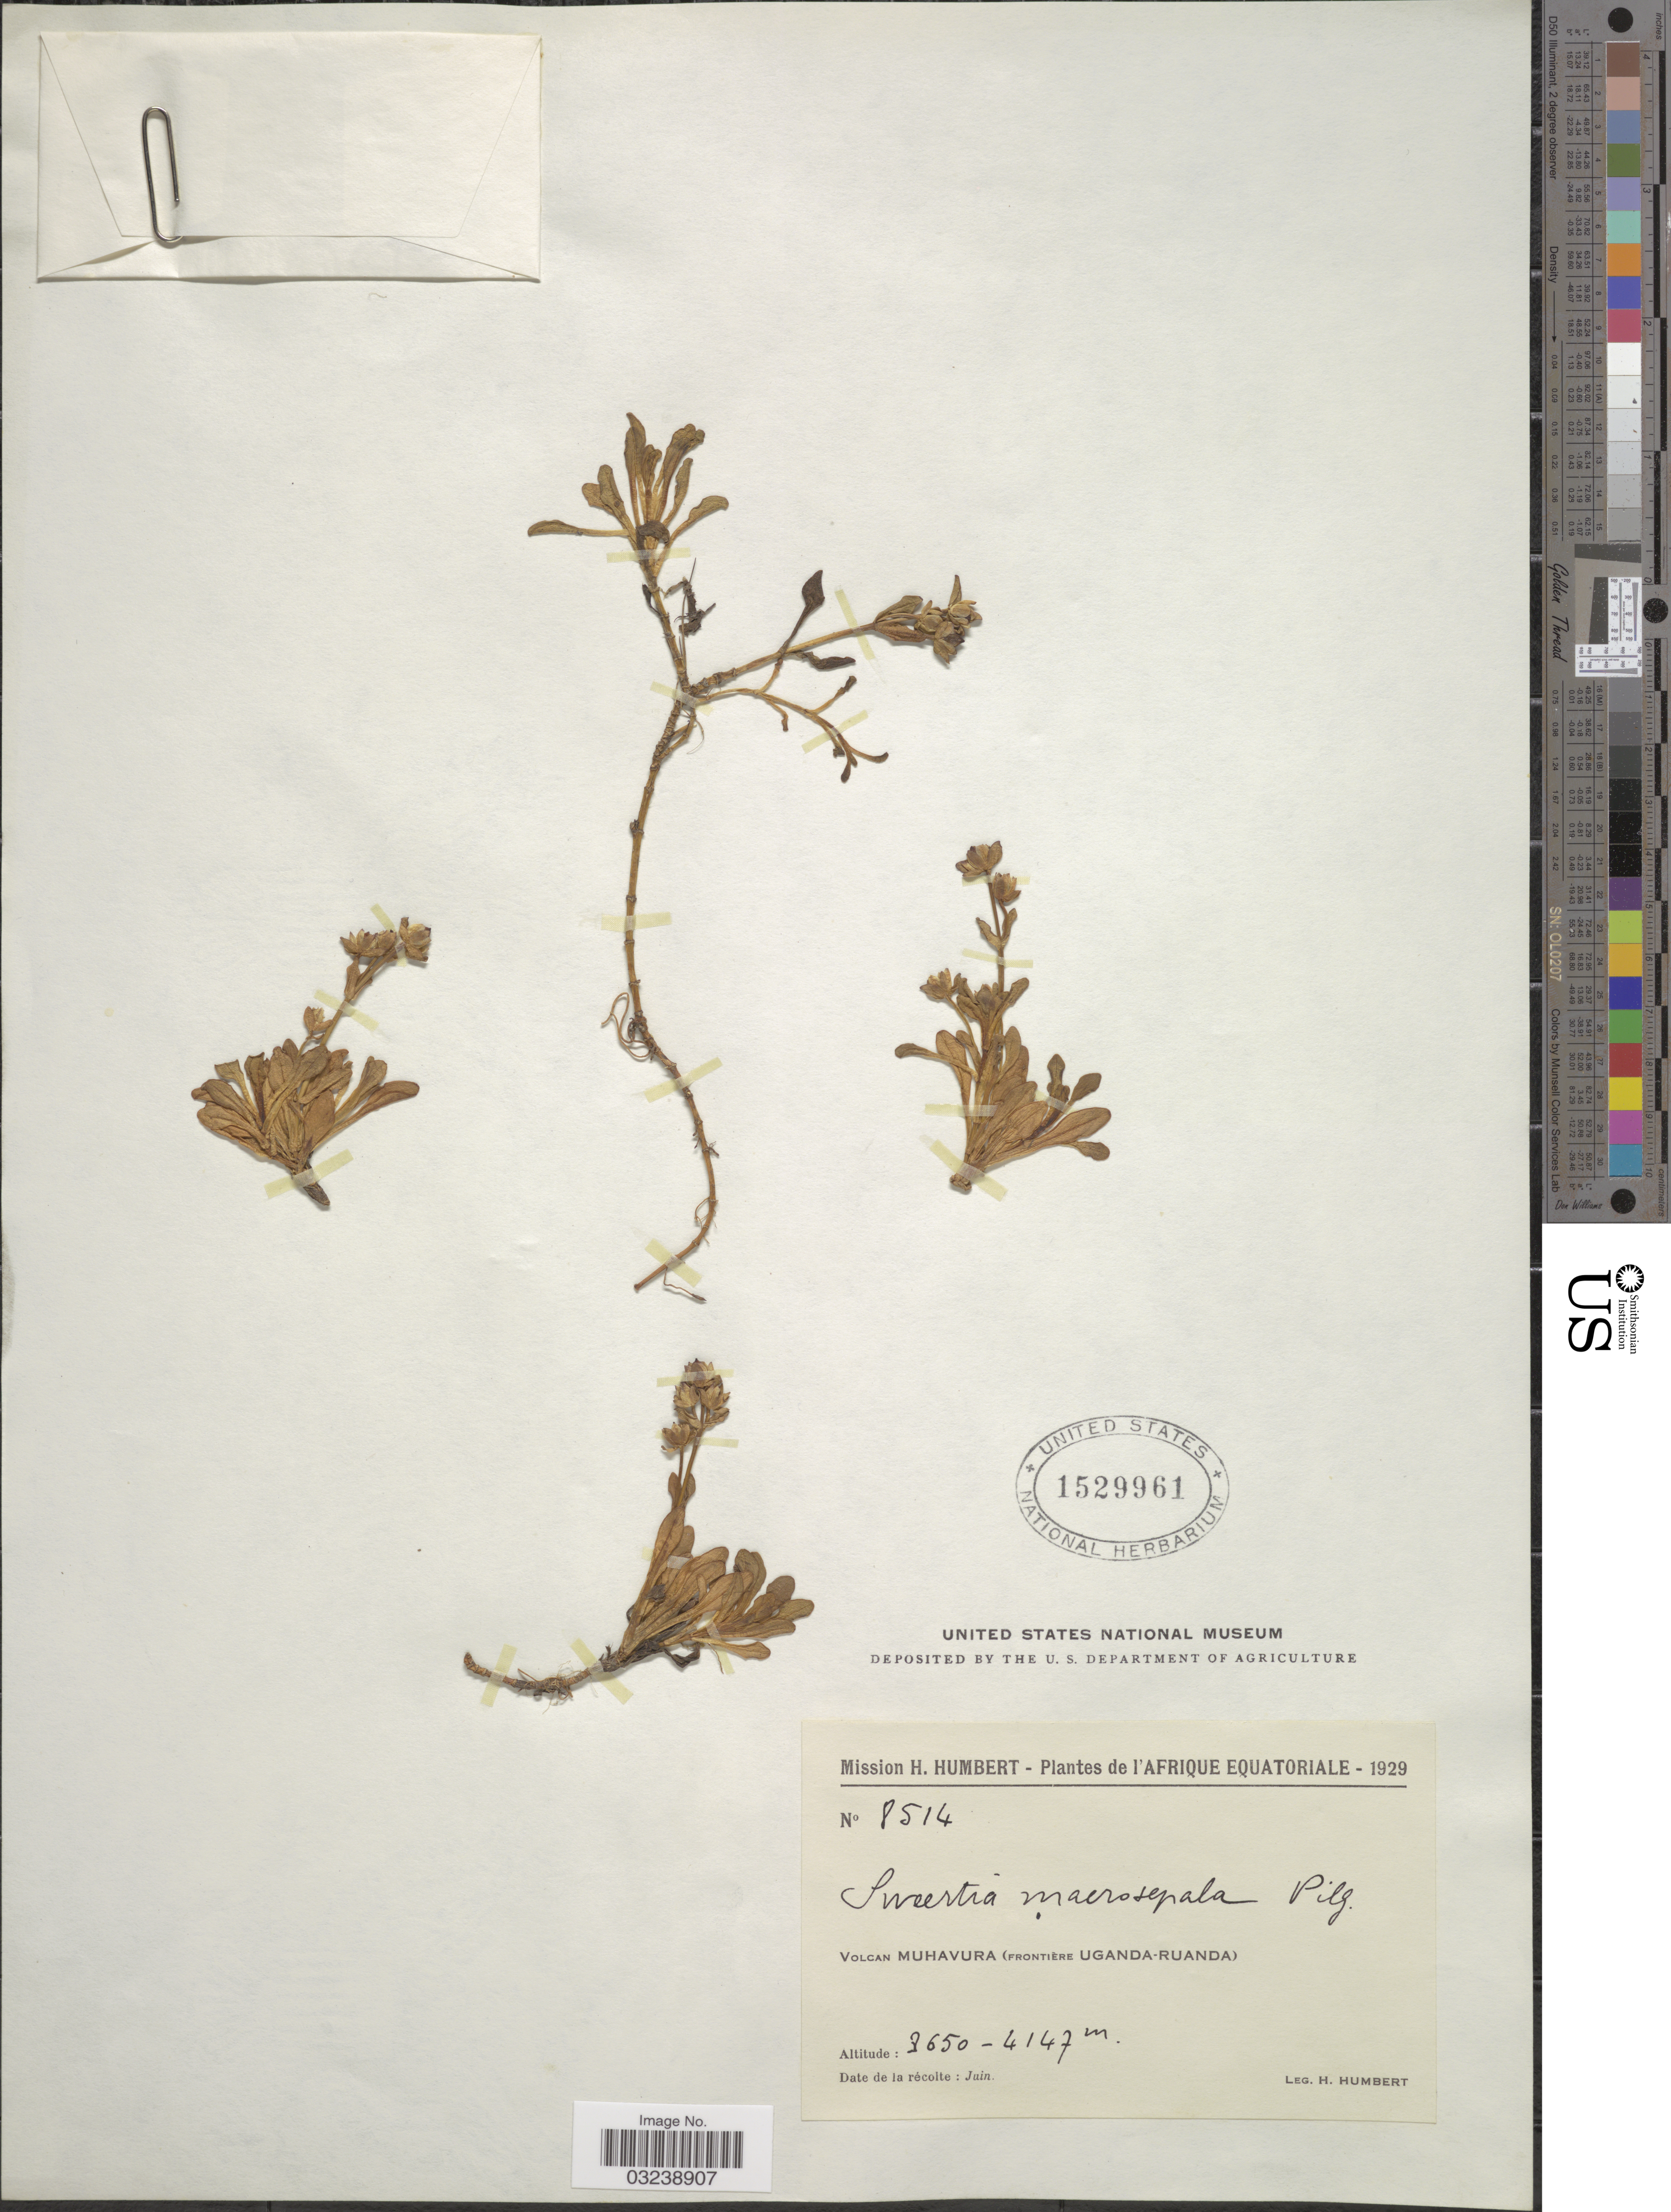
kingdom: Plantae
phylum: Tracheophyta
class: Magnoliopsida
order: Gentianales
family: Gentianaceae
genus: Swertia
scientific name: Swertia macrosepala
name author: Gilg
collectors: H. Humbert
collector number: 8514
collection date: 1929-06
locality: Afrique Equatoriale. Volcan Muhavura (Frontière Uganda-Ruanda).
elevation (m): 3650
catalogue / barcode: US 1529961